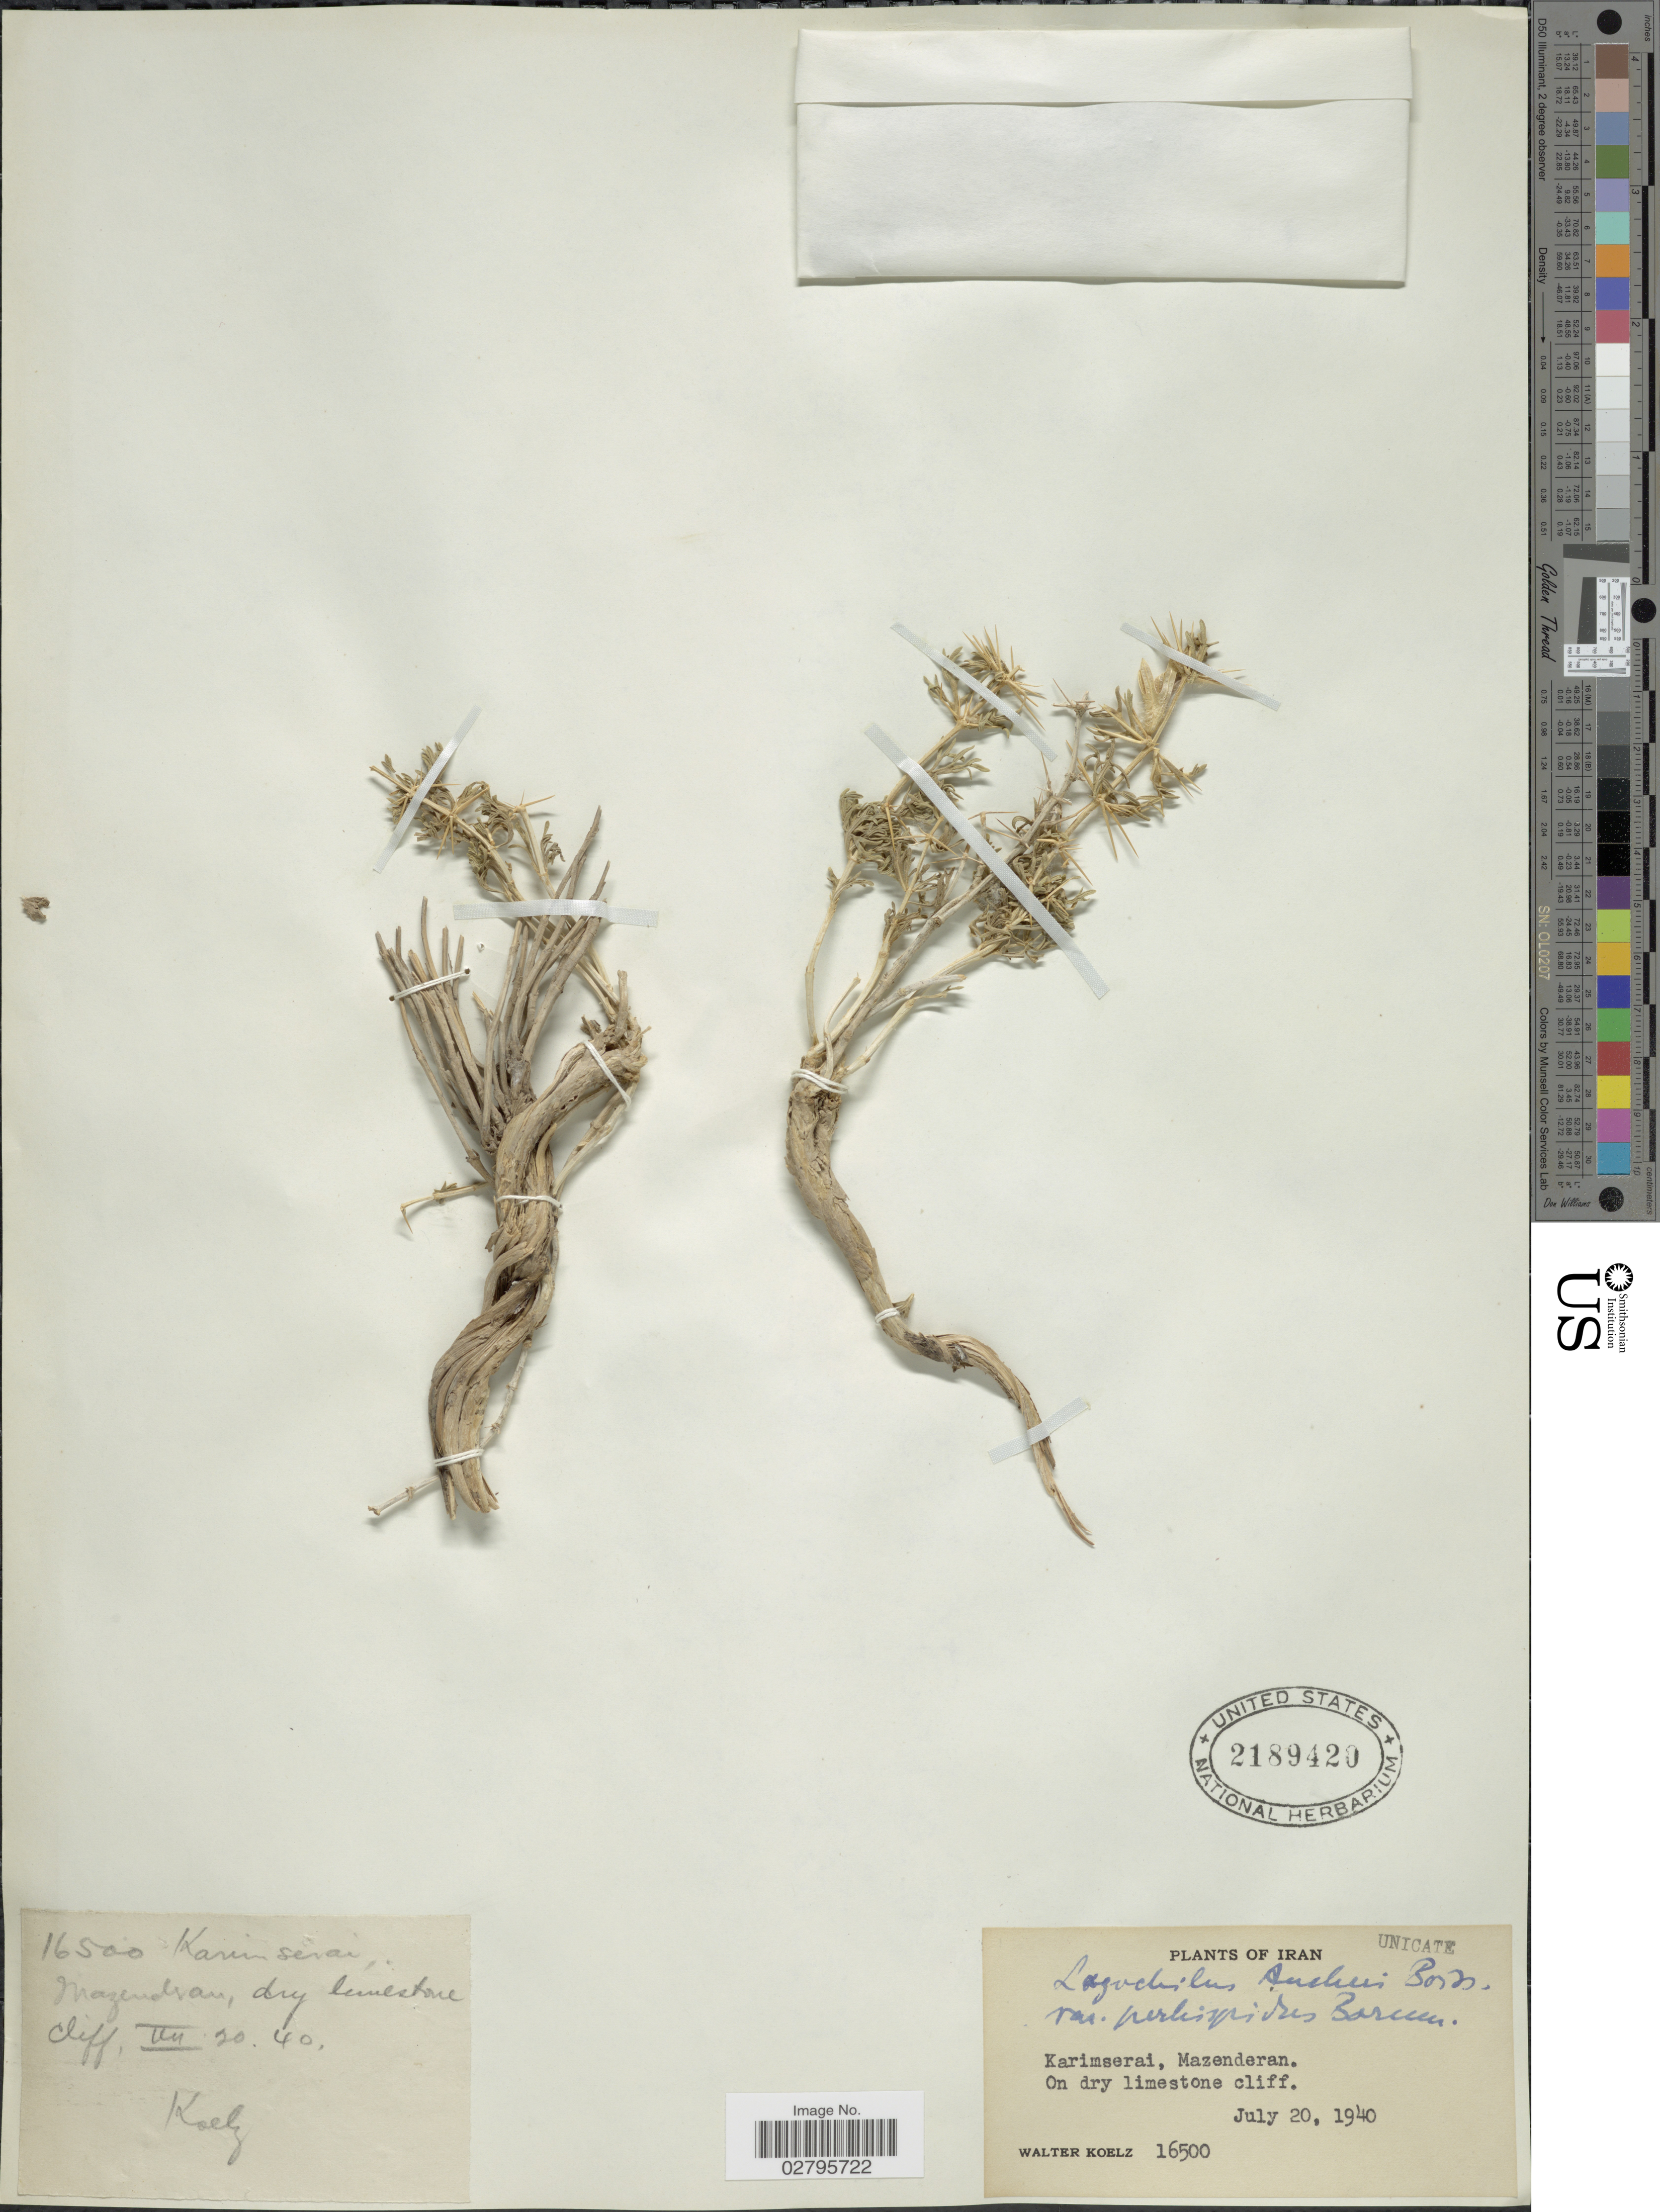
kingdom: Plantae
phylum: Tracheophyta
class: Magnoliopsida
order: Lamiales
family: Lamiaceae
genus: Lagochilus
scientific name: Lagochilus aucheri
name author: Boiss.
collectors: W. N. Koelz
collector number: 16500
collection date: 1940-07-20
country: Iran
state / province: Mazandaran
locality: Karimserai, Mazenderan.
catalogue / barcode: US 2189420